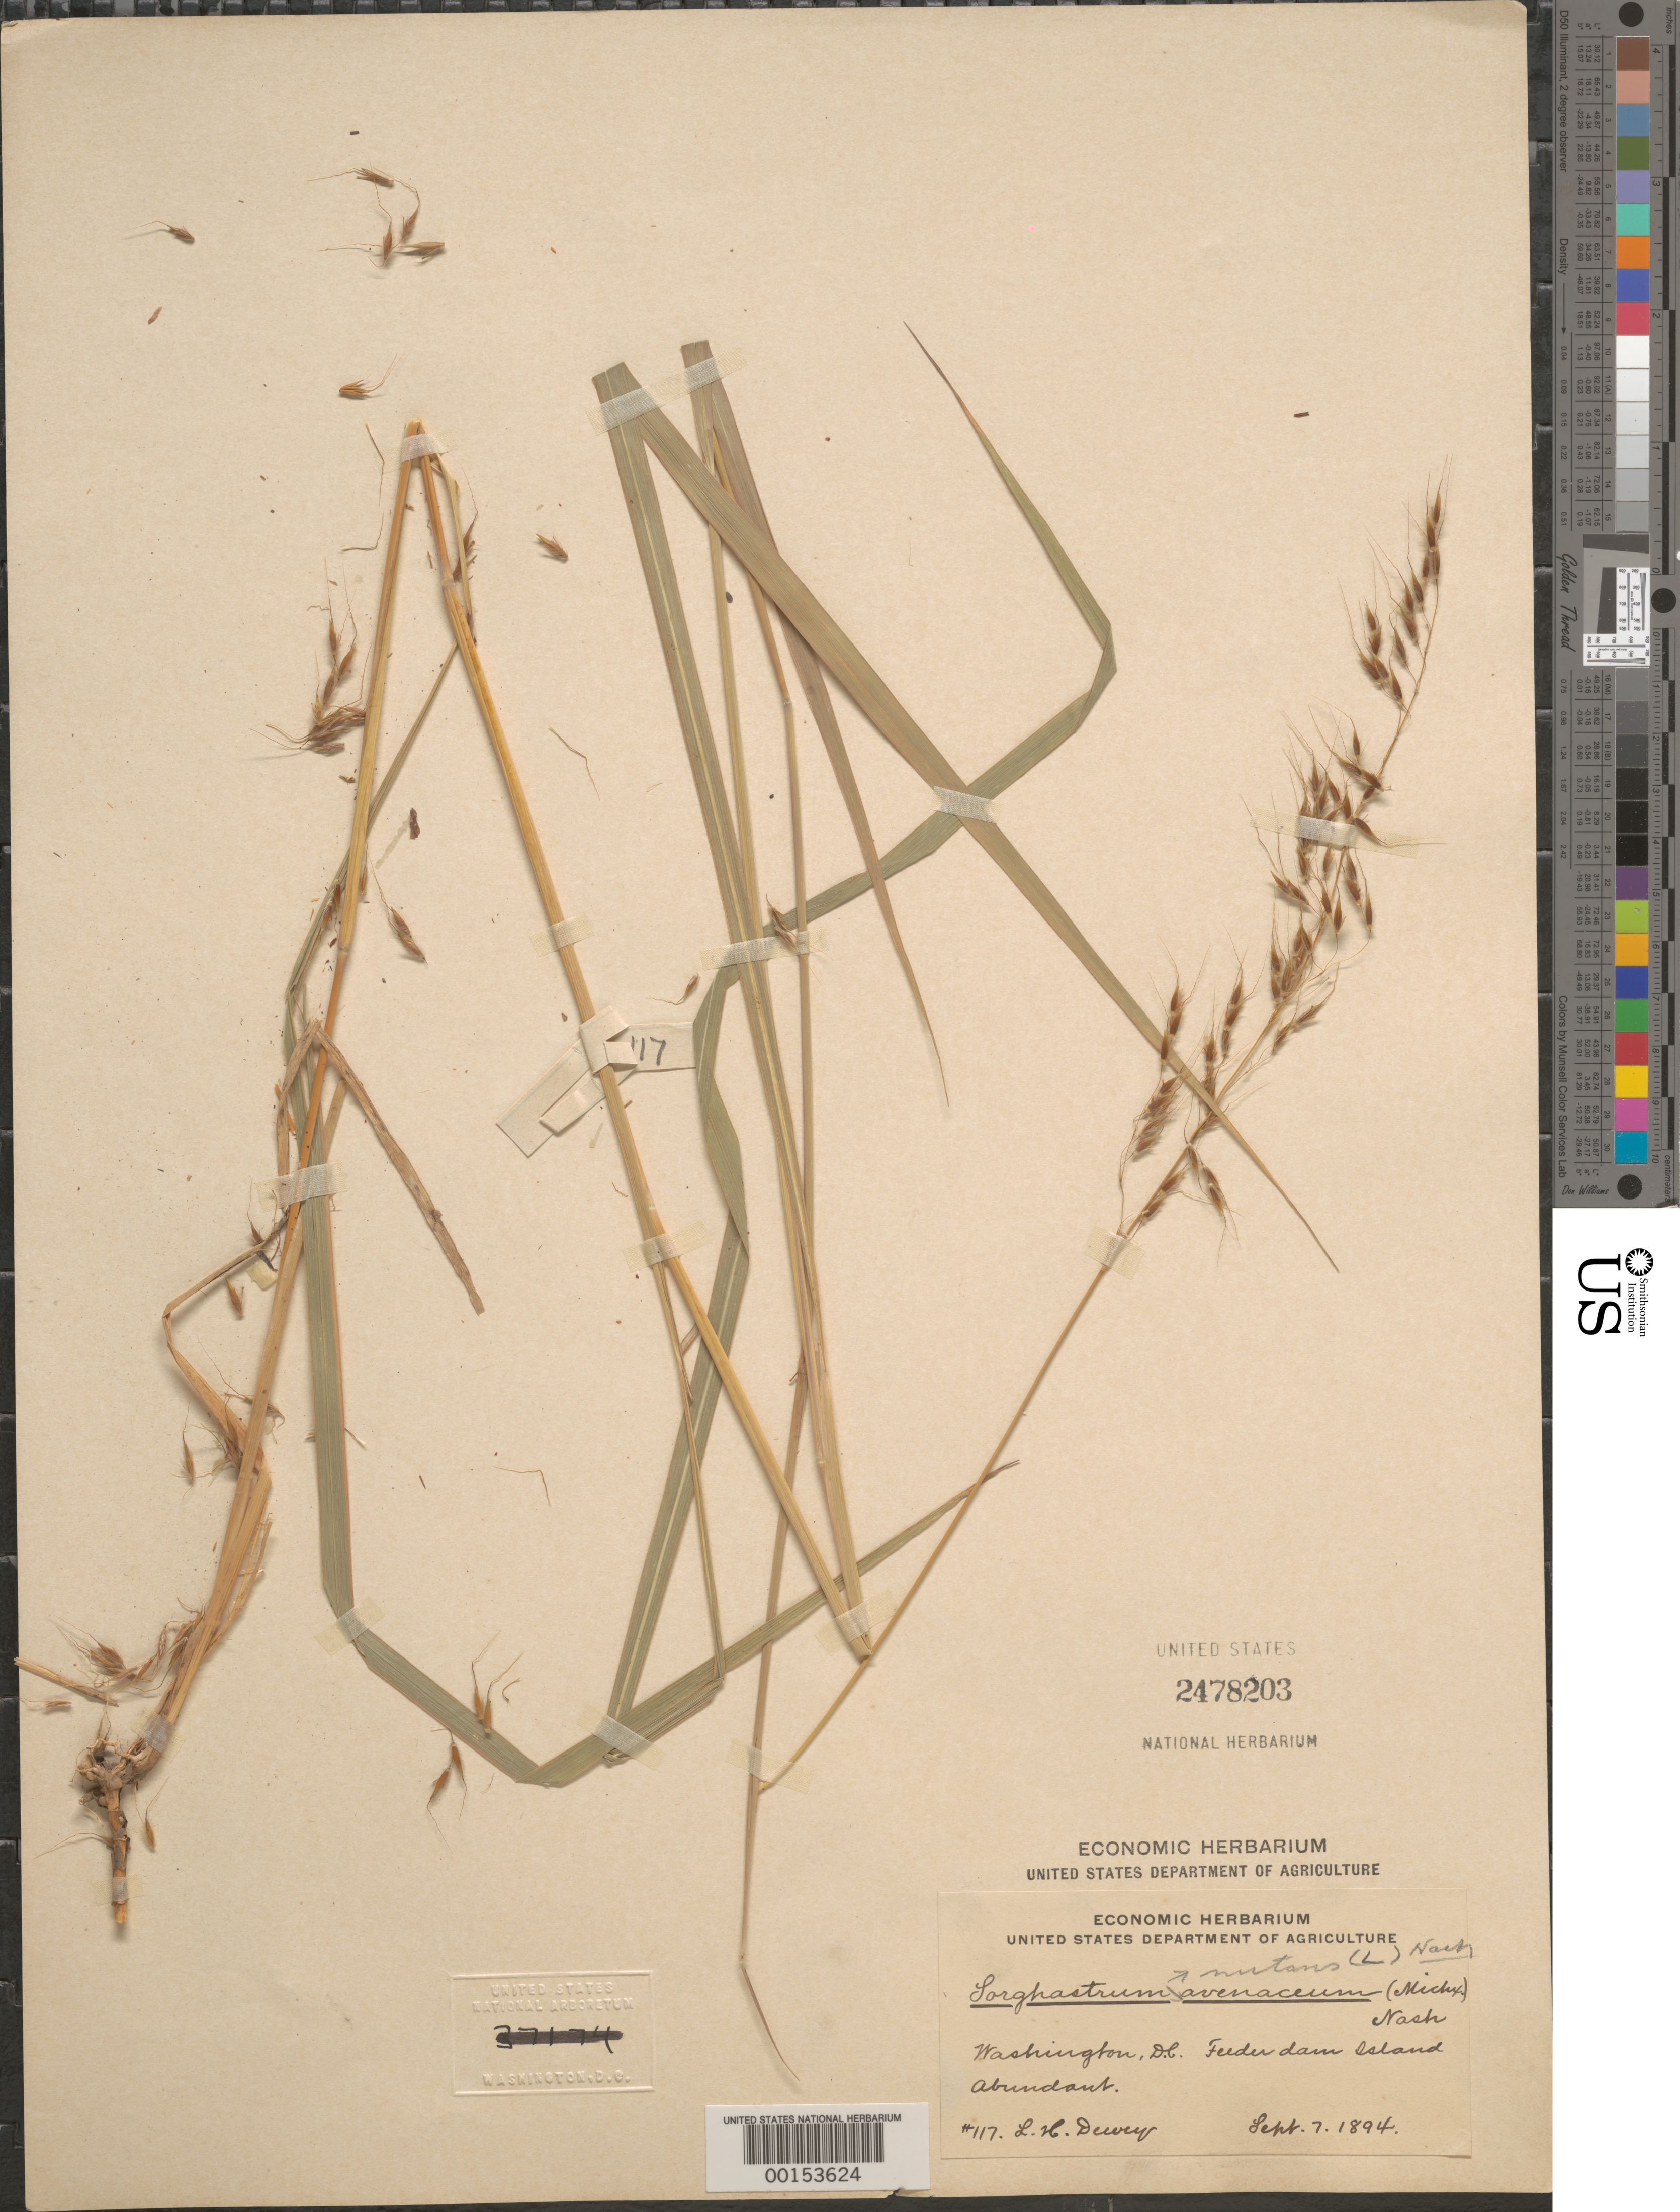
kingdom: Plantae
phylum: Tracheophyta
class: Liliopsida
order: Poales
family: Poaceae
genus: Sorghastrum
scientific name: Sorghastrum nutans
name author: (L.) Nash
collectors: L. H. Dewey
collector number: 117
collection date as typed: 07 Sep 1894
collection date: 1894-09-07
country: United States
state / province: Maryland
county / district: Montgomery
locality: Feeder Island C. & O. Canal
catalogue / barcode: US 2478203